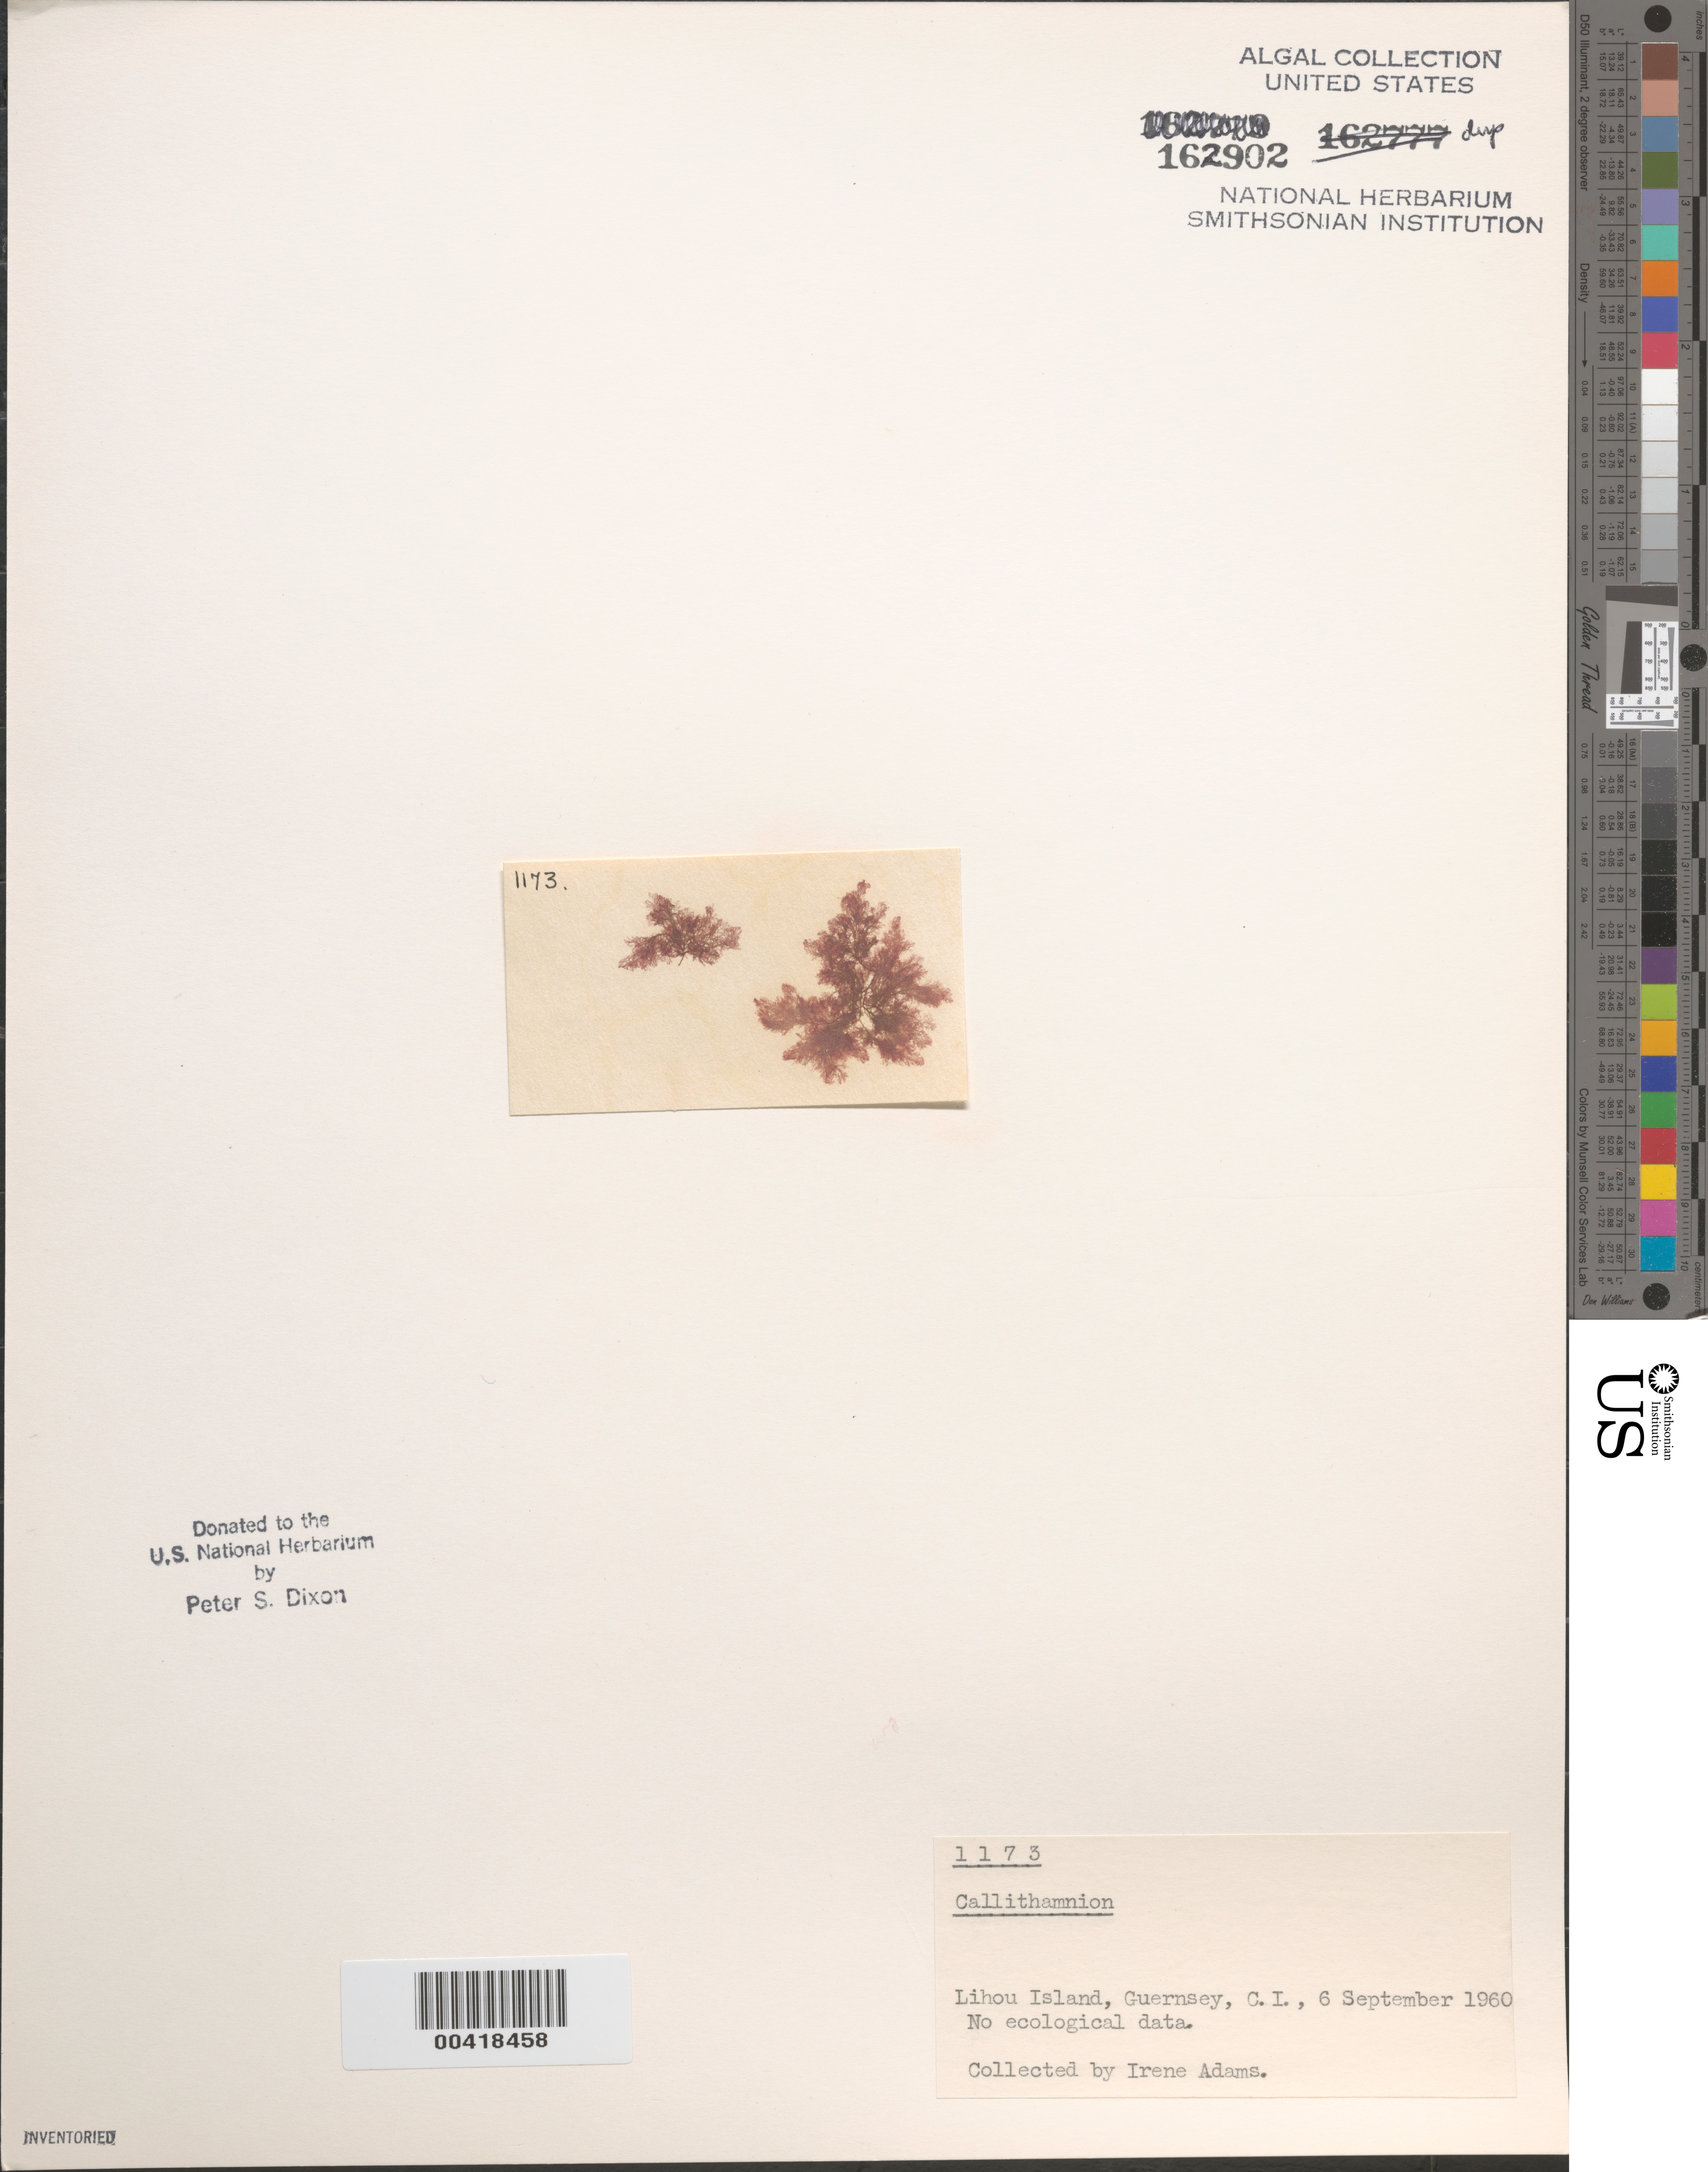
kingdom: Plantae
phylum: Rhodophyta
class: Florideophyceae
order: Ceramiales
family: Callithamniaceae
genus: Callithamnion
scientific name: Callithamnion sp.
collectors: I. Adams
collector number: PSD 1173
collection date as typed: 06 Sep 1960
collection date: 1960-09-06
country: United Kingdom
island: Guernsey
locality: Bailiwick of Guernsey. Lihou.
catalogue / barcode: US 162902